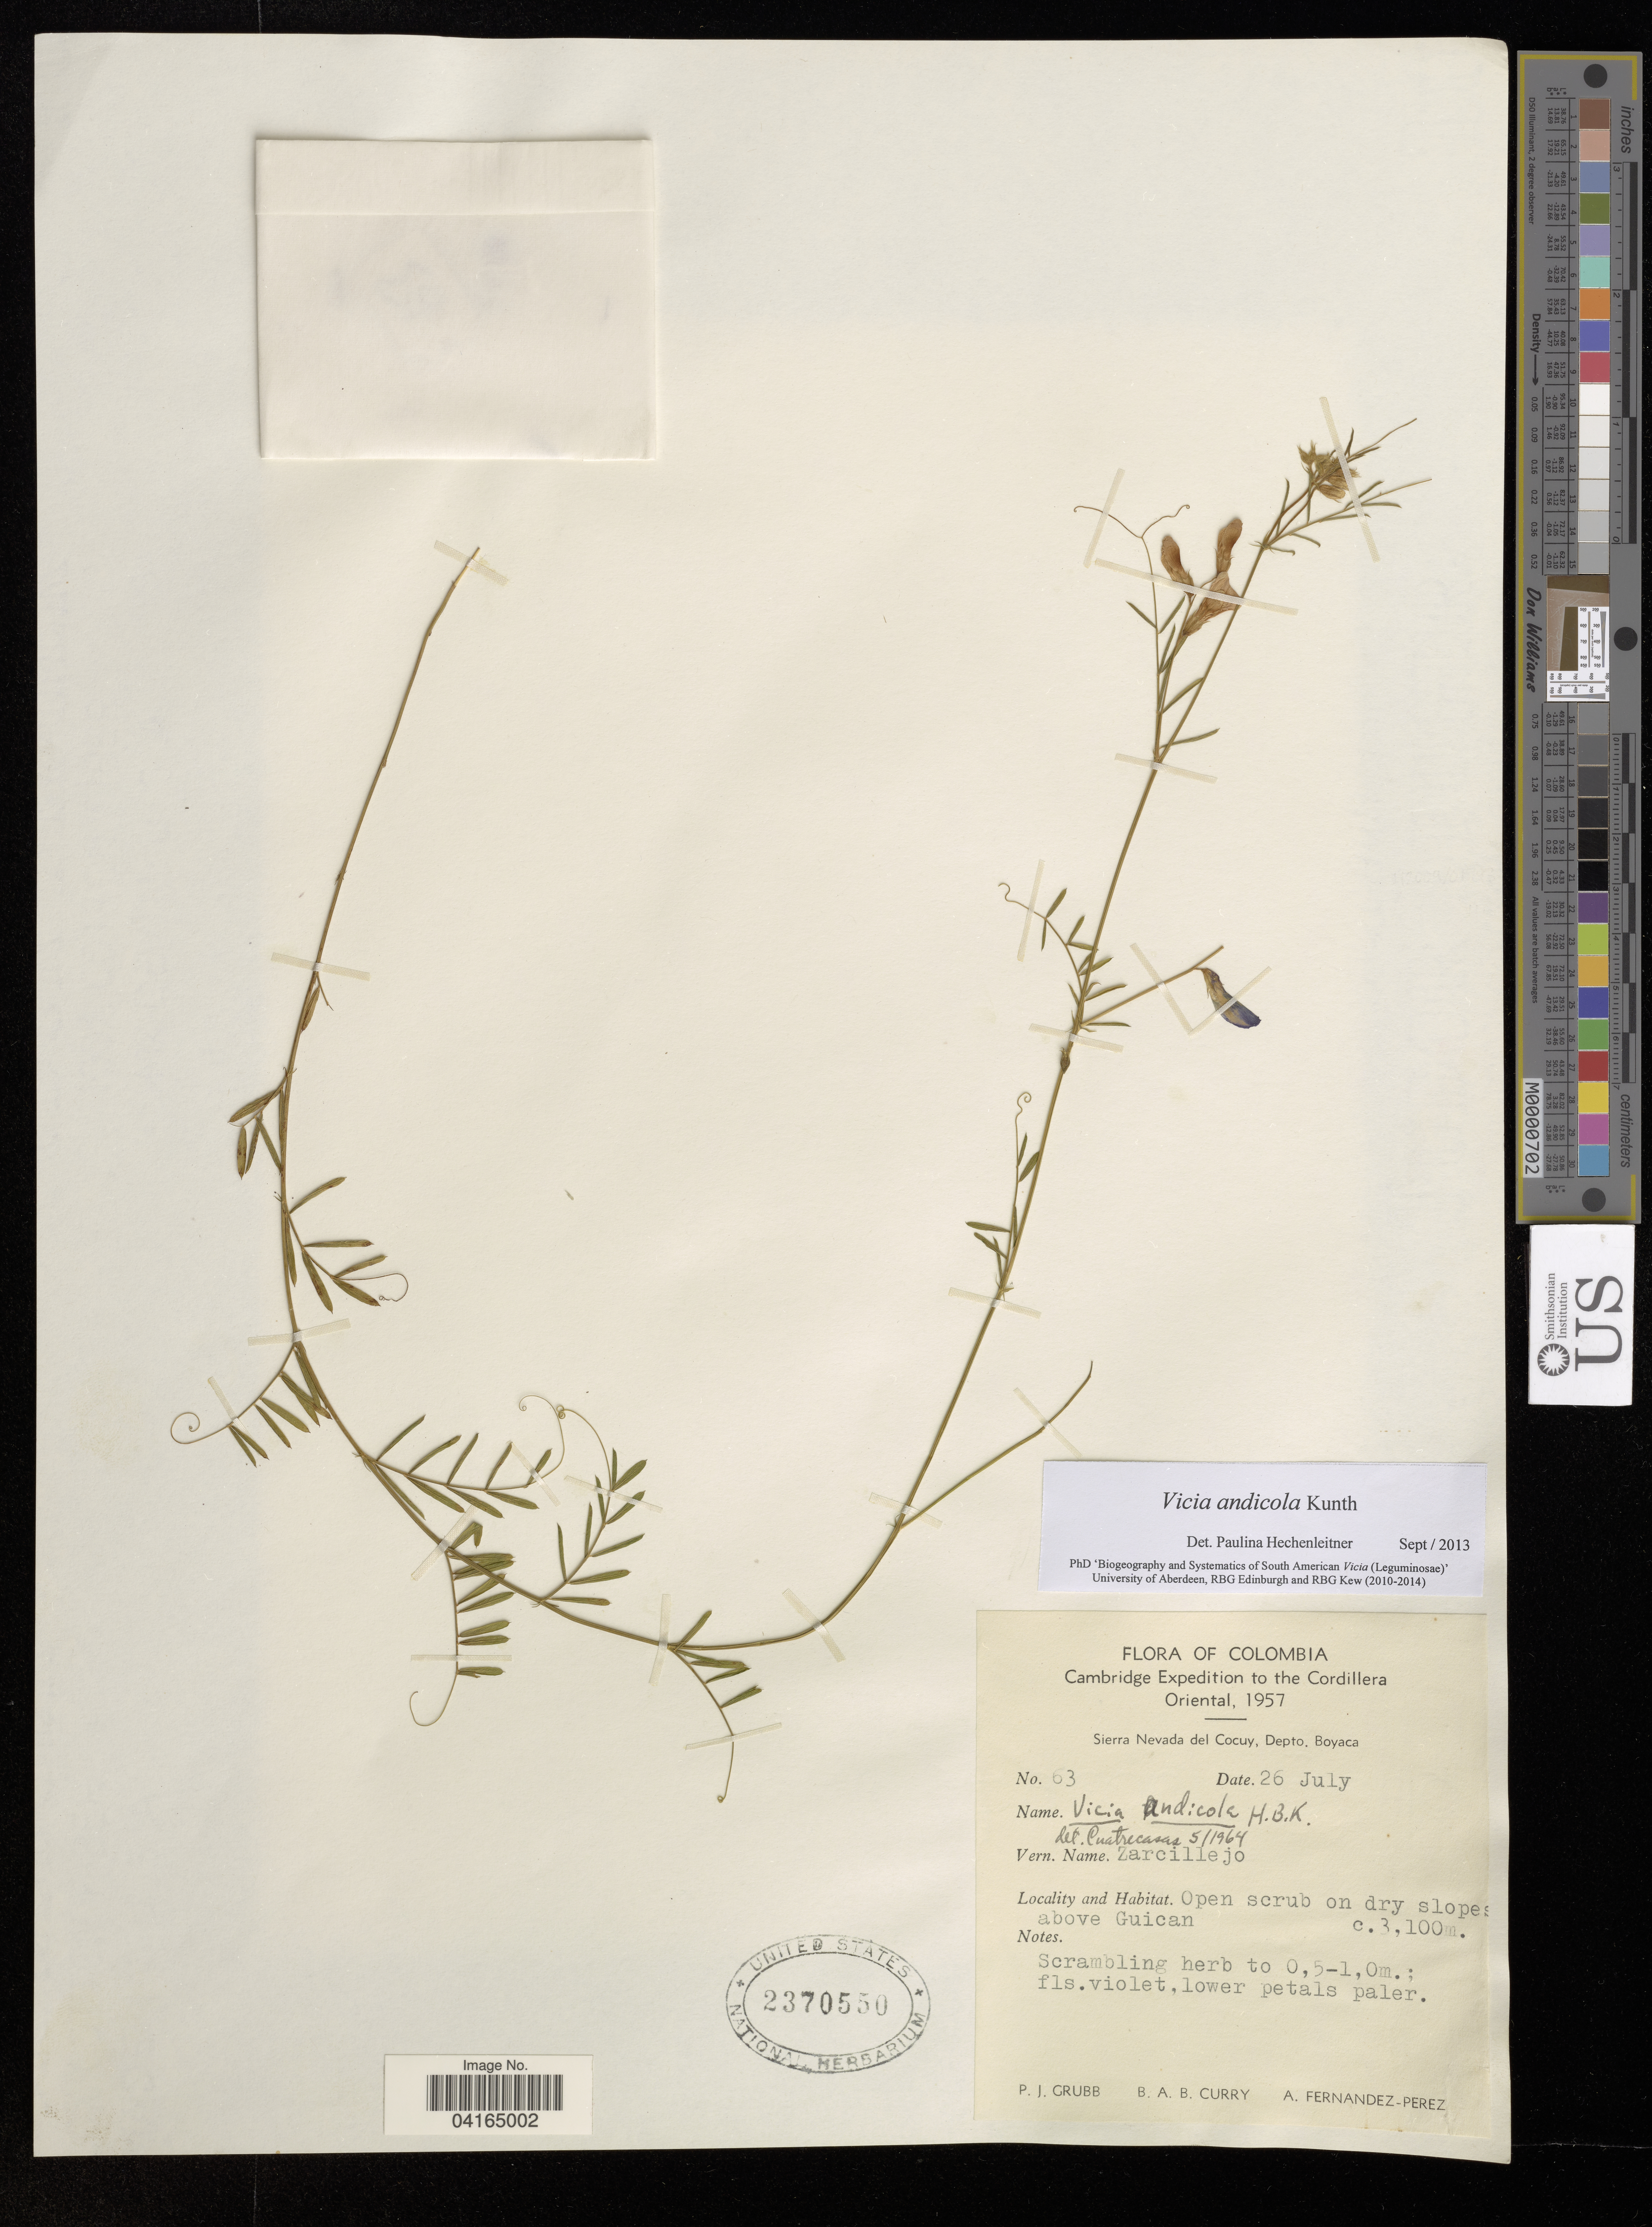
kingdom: Plantae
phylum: Tracheophyta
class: Magnoliopsida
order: Fabales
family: Fabaceae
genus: Vicia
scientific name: Vicia andicola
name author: Kunth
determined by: Hechenleitner, Paulina, RBG Edinburgh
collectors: P. J. Grubb, B. A. B. Curry & A. Fernández-Pérez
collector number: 63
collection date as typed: JUL 26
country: Colombia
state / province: Boyacá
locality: The Cordillera Oriental. Sierra Nevada del Cocuy, Depto. Boyaca. Open scrub on dry slopes above Guican.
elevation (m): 3100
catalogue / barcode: US 2370550